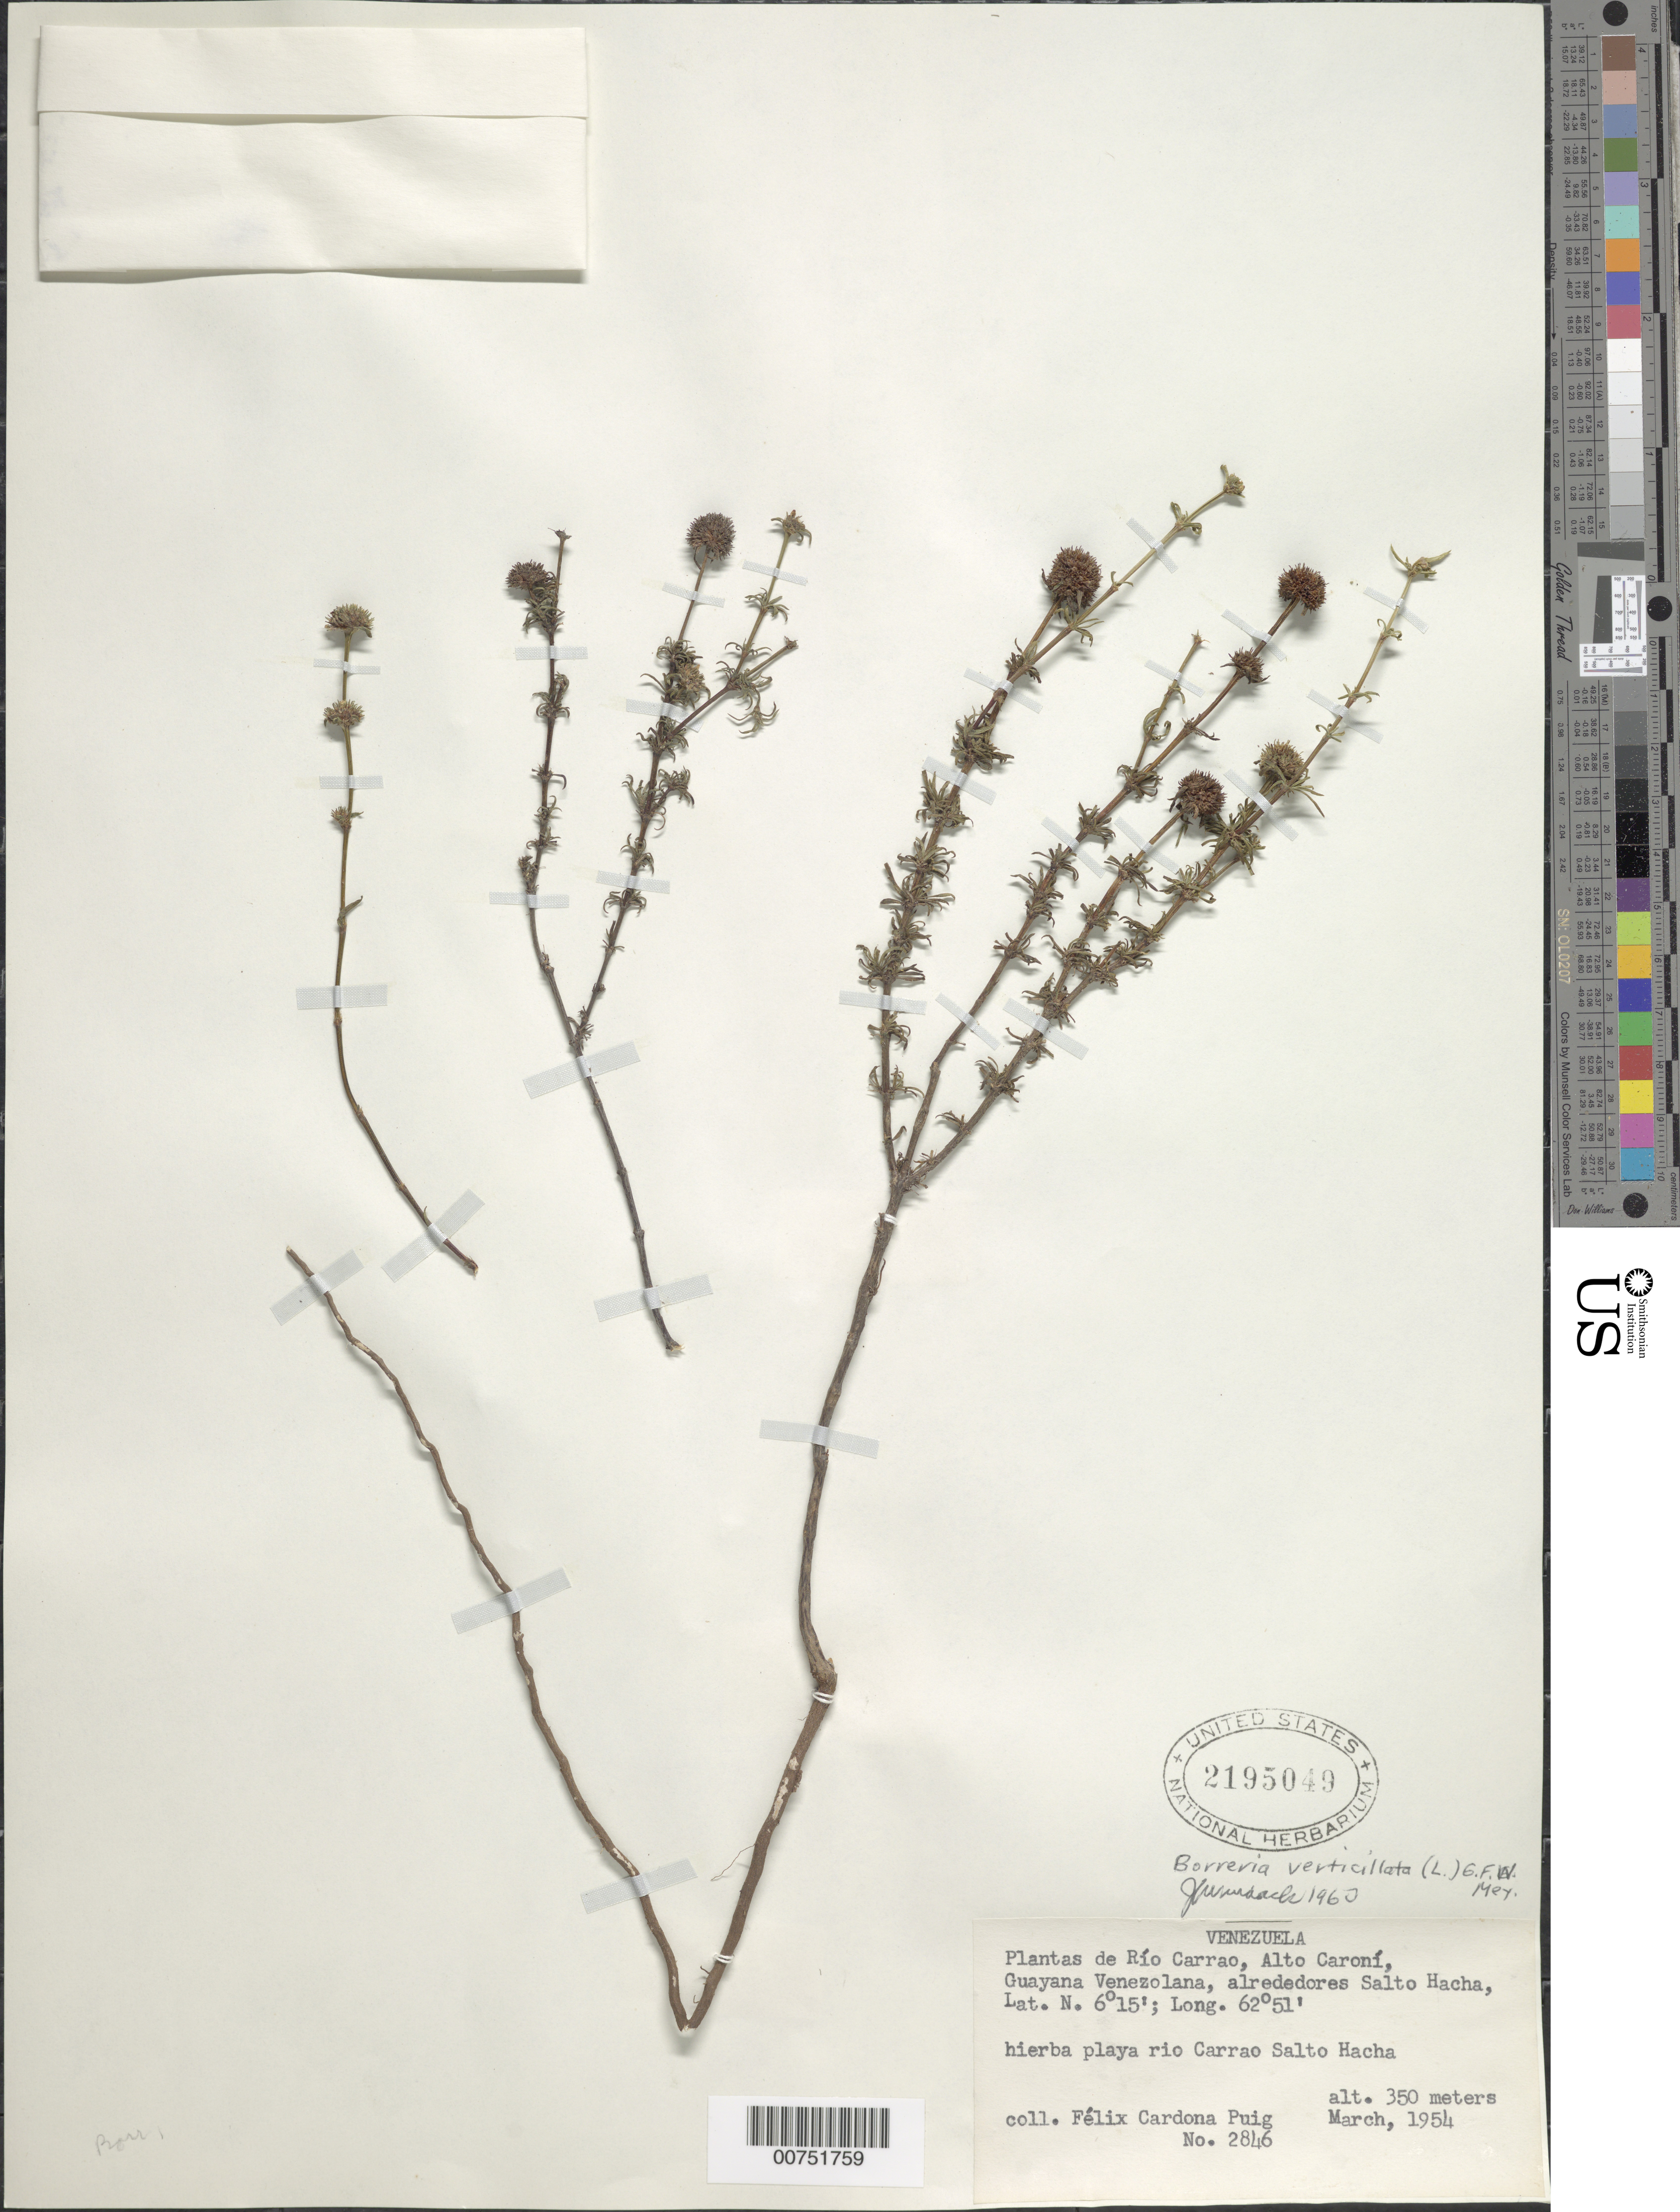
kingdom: Plantae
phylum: Tracheophyta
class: Magnoliopsida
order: Gentianales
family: Rubiaceae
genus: Borreria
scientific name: Borreria verticillata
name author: (L.) G. Mey.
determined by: Wurdack, John J., (US), US (UNITED STATES)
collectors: F. Cardona Puig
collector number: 2846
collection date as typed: Mar-54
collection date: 1954-03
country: Venezuela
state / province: Bolívar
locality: Alto Río Caroni, Rio Carrao, Salto Hacha, Guayana Venezolana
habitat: Hierba playa río Carrao Salto Hacha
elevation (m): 350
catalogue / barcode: US 2195049